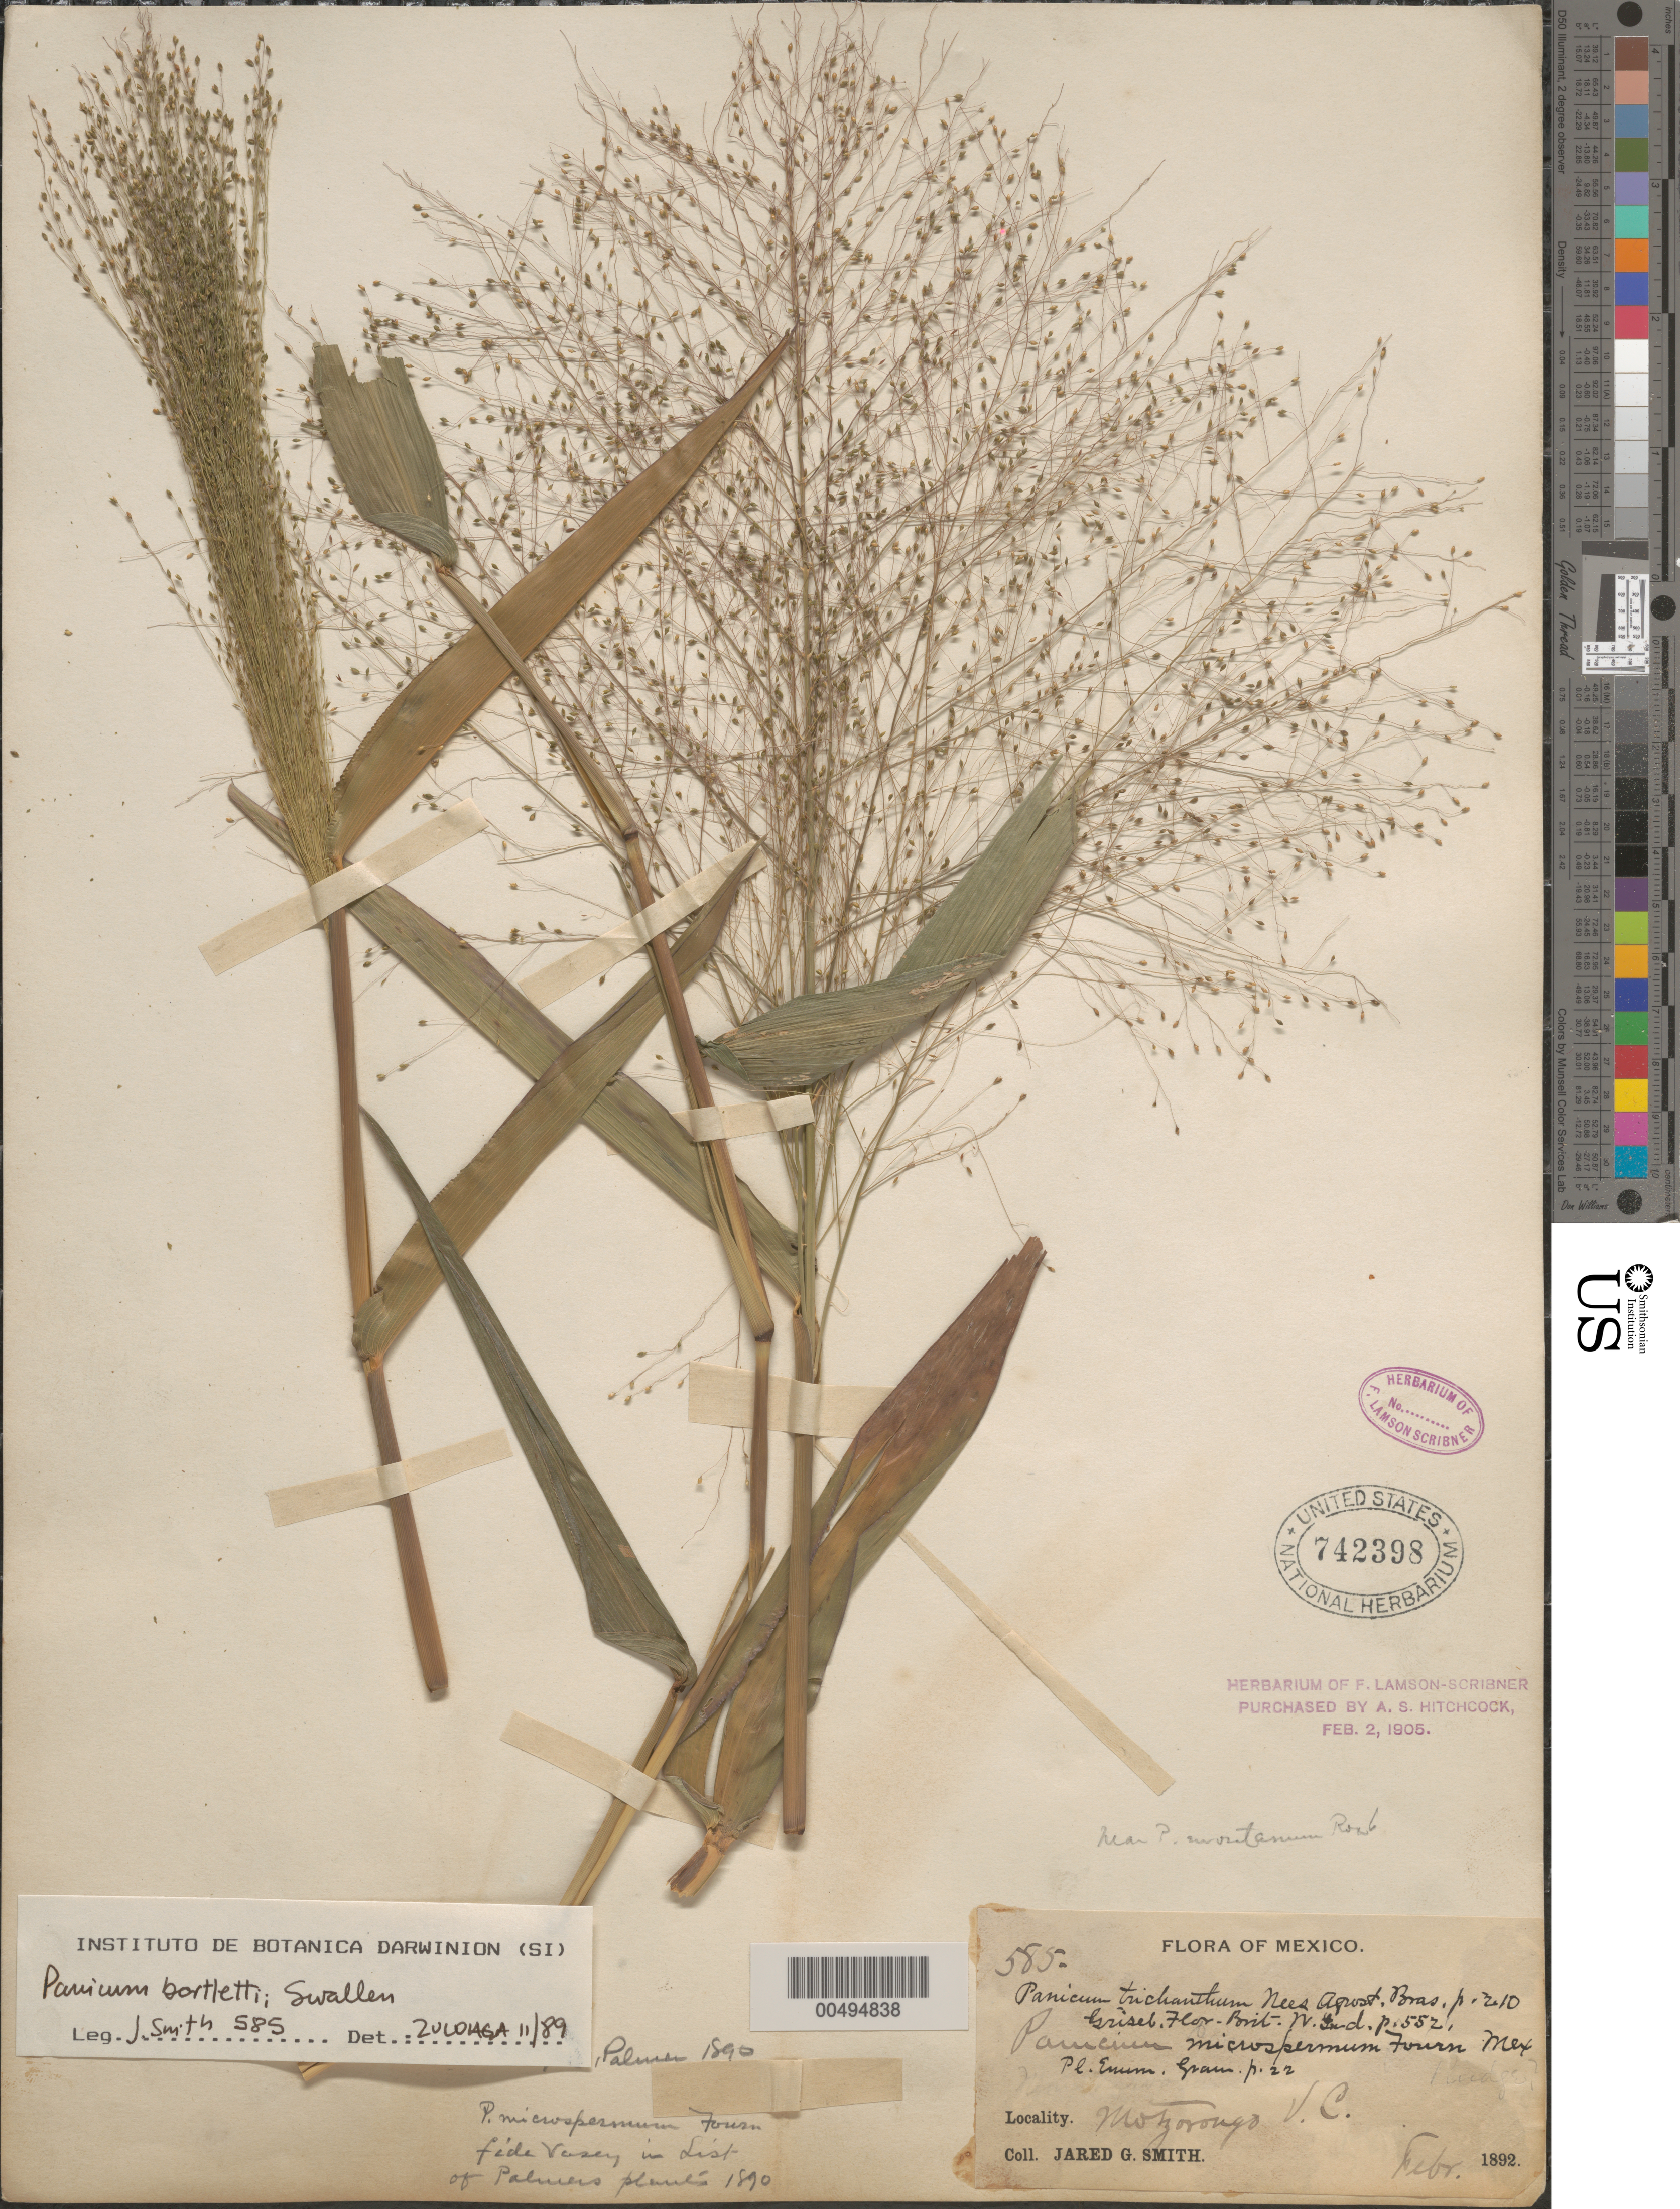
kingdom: Plantae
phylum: Tracheophyta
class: Liliopsida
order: Poales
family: Poaceae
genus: Panicum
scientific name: Panicum bartlettii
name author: Swallen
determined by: Zuloiaga, --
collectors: J. G. Smith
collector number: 585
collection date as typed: Feb 1892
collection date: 1892-02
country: Mexico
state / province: Veracruz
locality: Motzorongo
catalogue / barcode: US 742398